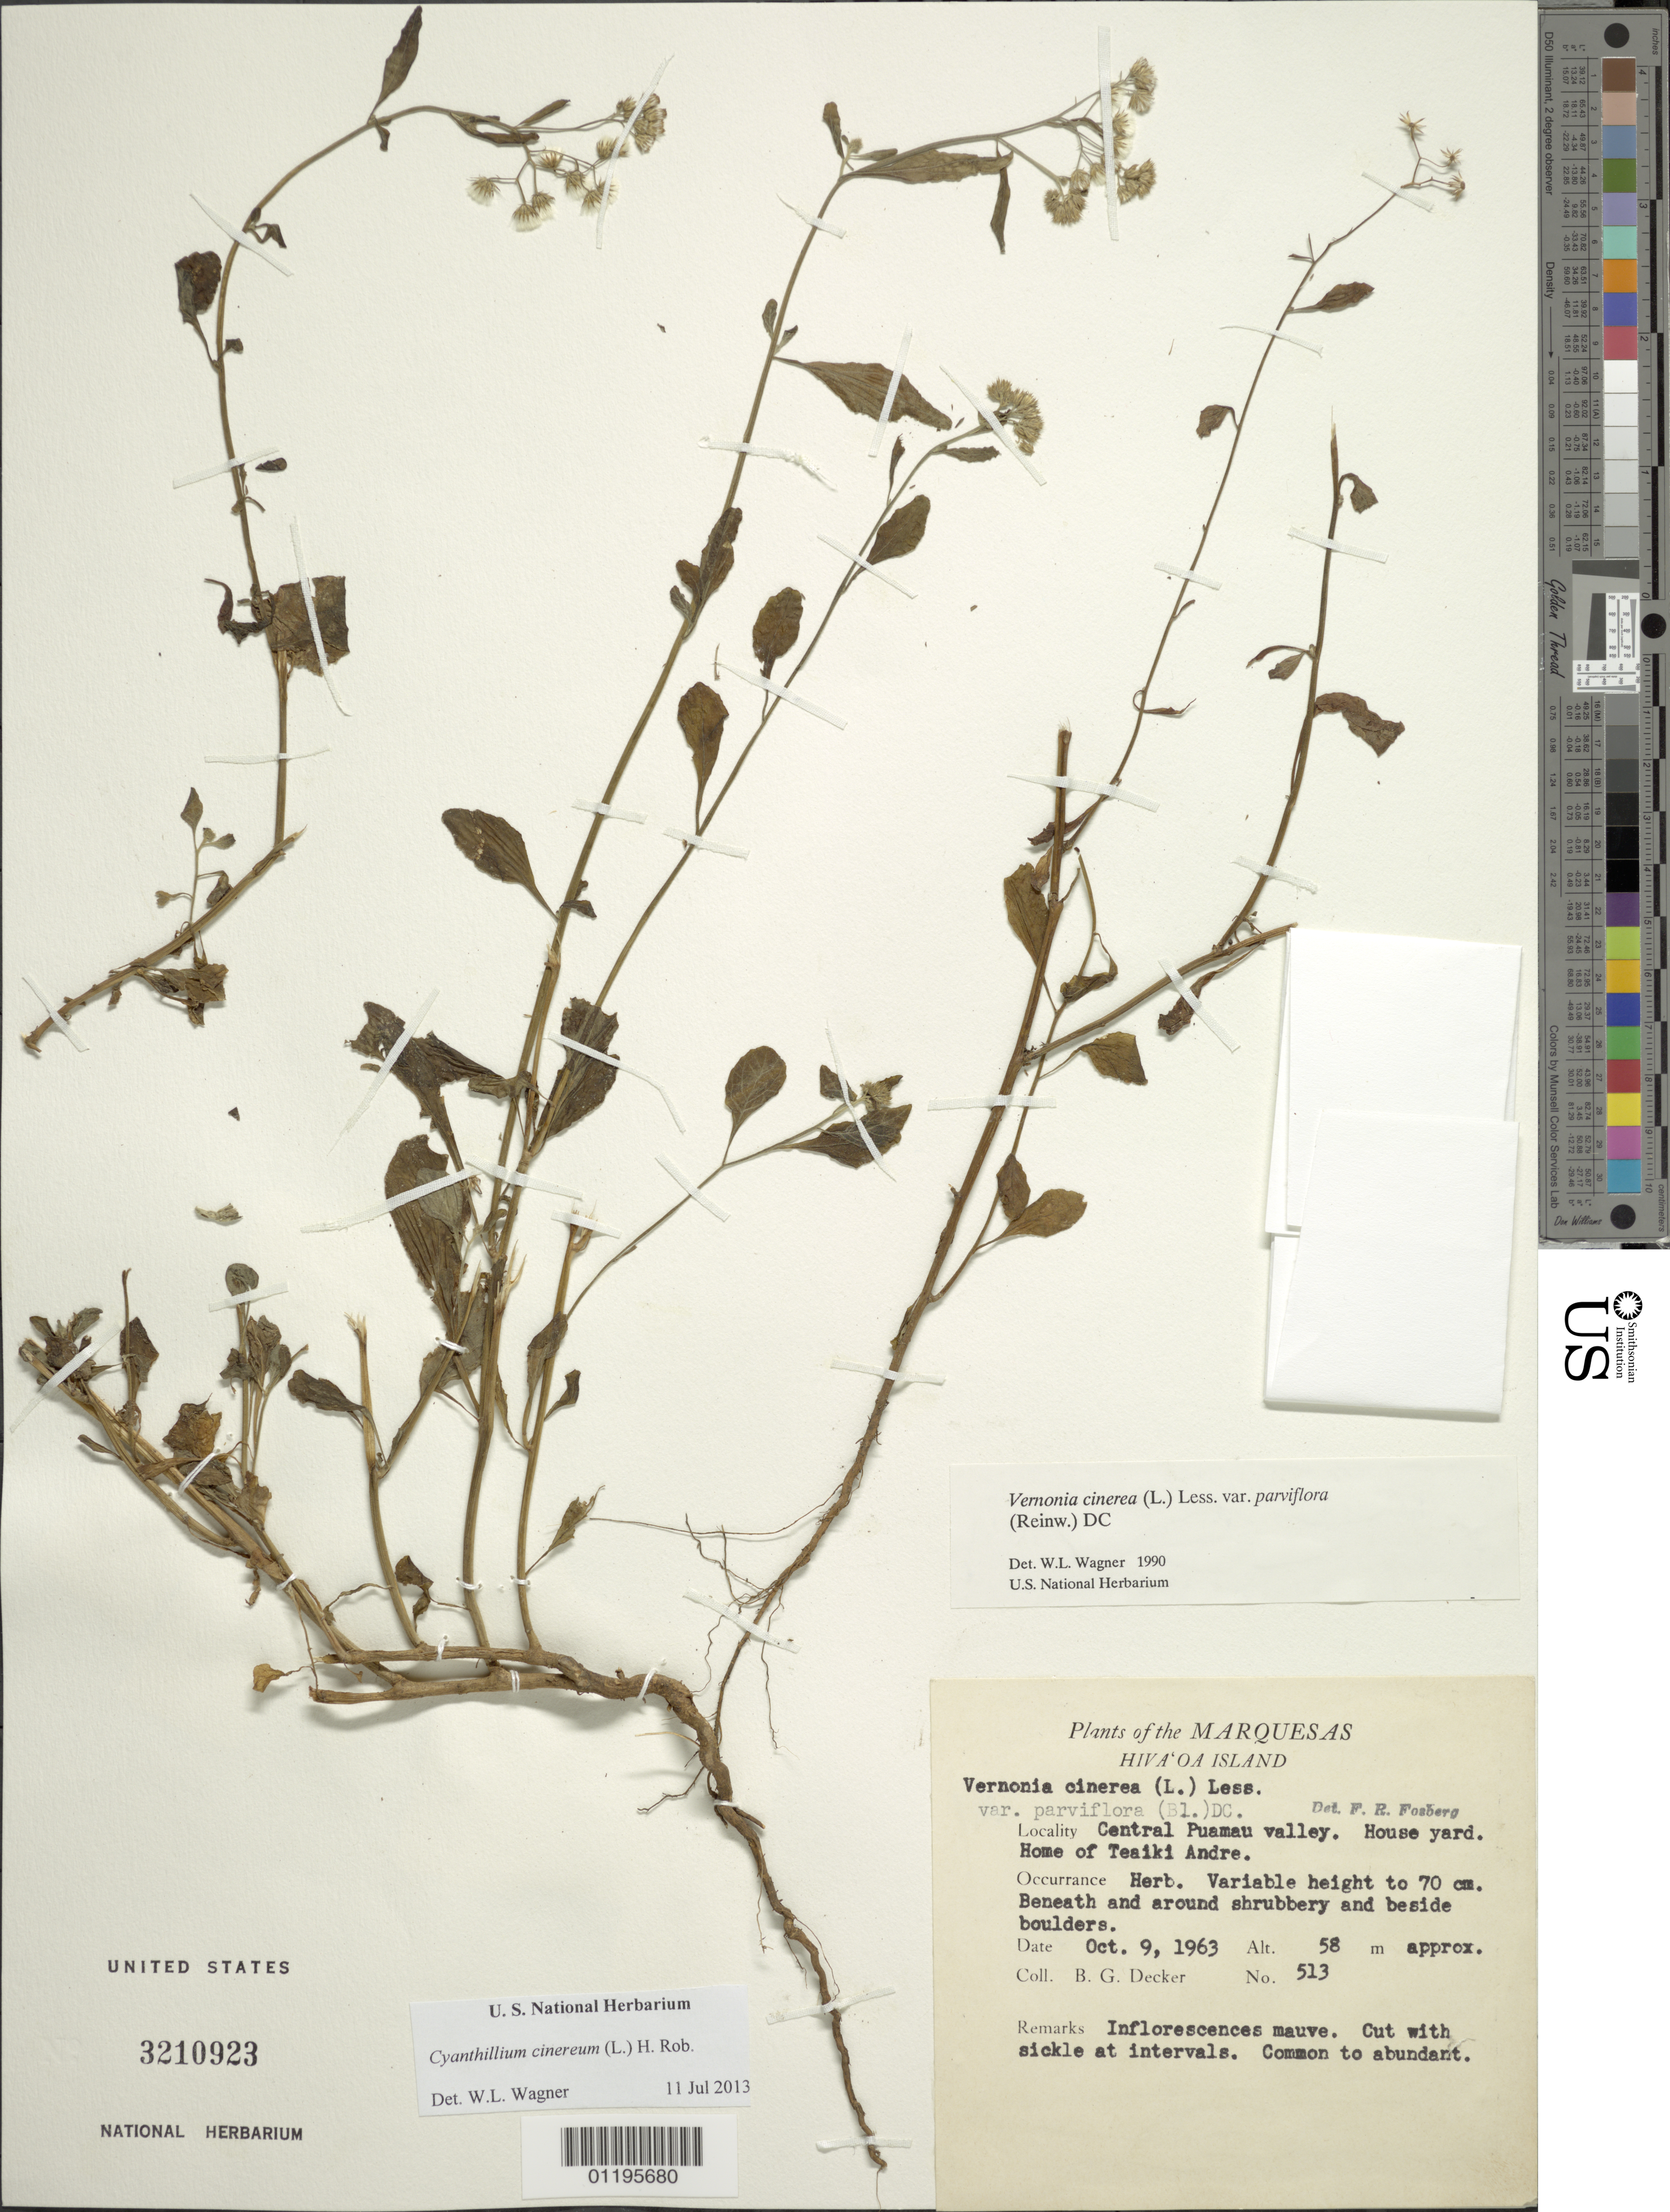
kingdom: Plantae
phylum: Tracheophyta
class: Magnoliopsida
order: Asterales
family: Asteraceae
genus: Cyanthillium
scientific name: Cyanthillium cinereum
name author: (L.) H. Rob.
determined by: Wagner, W. L., (BOT), Smithsonian Institution - National Museum of Natural History (UNITED STATES)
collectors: B. G. Decker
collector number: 513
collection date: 1963-10-09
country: French Polynesia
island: Hiva Oa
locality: central Puamau Valley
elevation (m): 58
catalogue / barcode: US 3210923